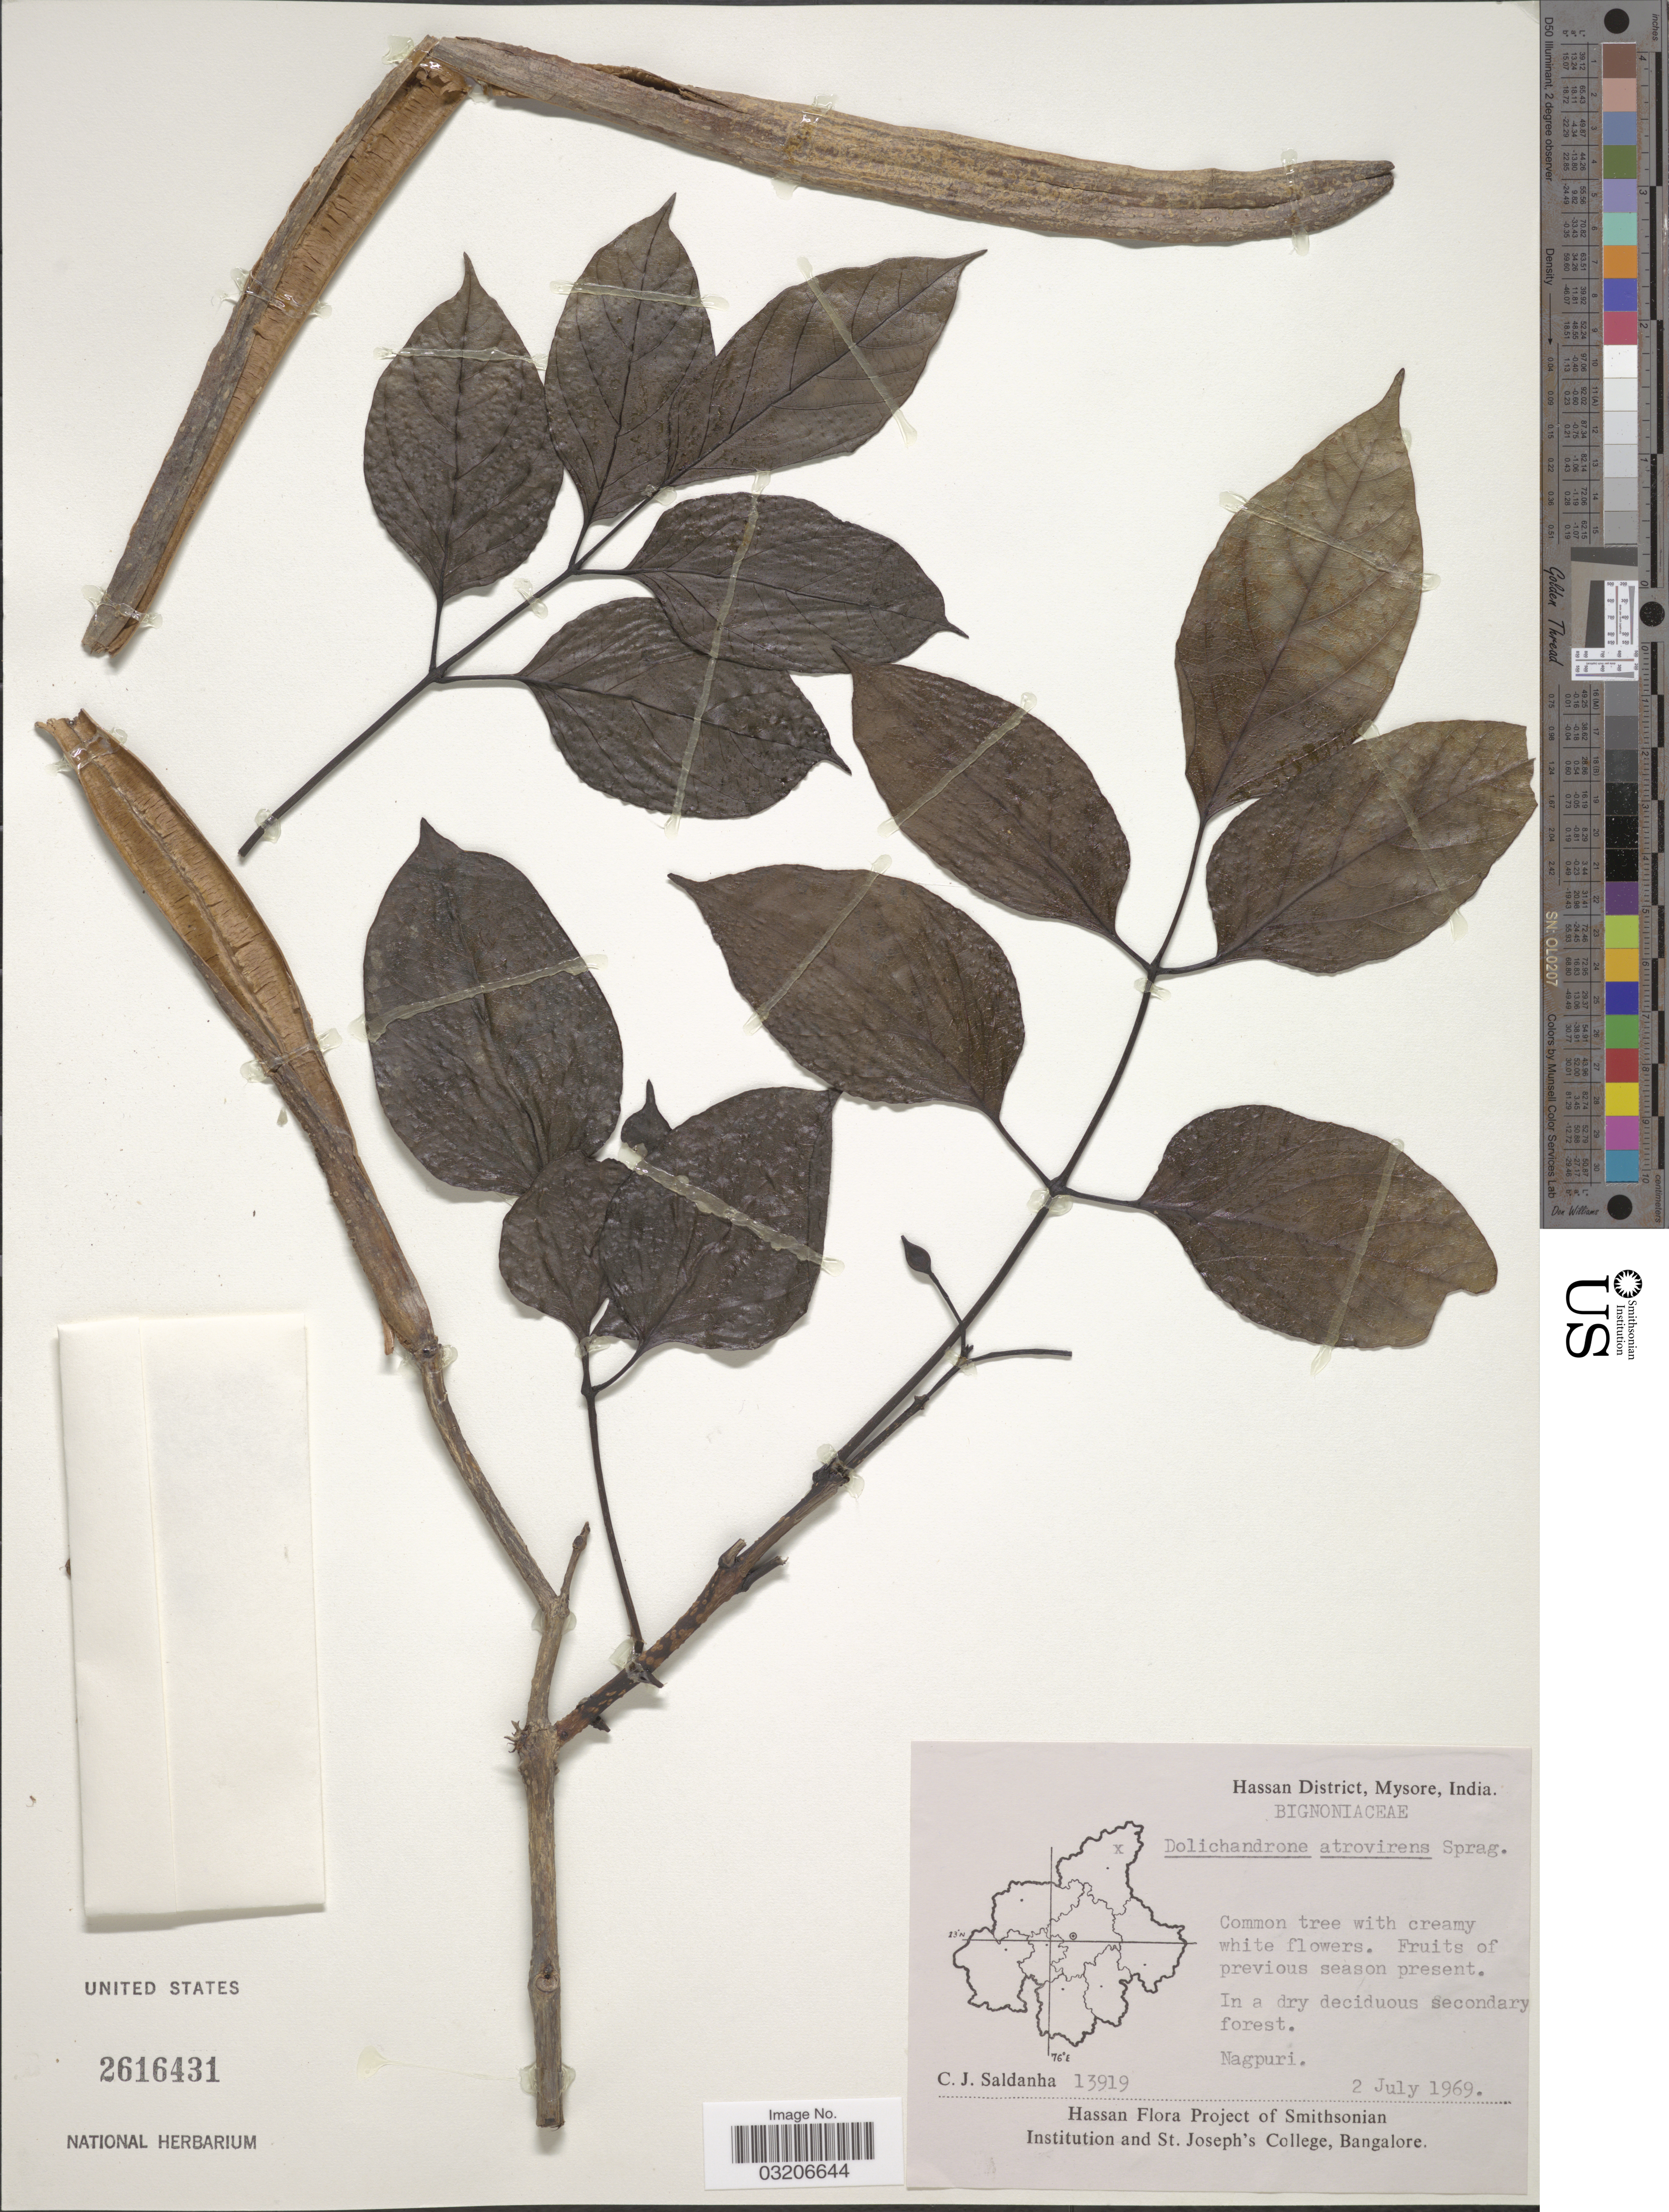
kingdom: Plantae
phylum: Tracheophyta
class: Magnoliopsida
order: Lamiales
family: Bignoniaceae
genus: Dolichandrone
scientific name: Dolichandrone atrovirens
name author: (Roth) K. Schum.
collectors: C. J. Saldanha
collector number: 13919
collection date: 1969-07-02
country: India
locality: Hassan District, Mysore. Nagpuri.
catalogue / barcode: US 2616431